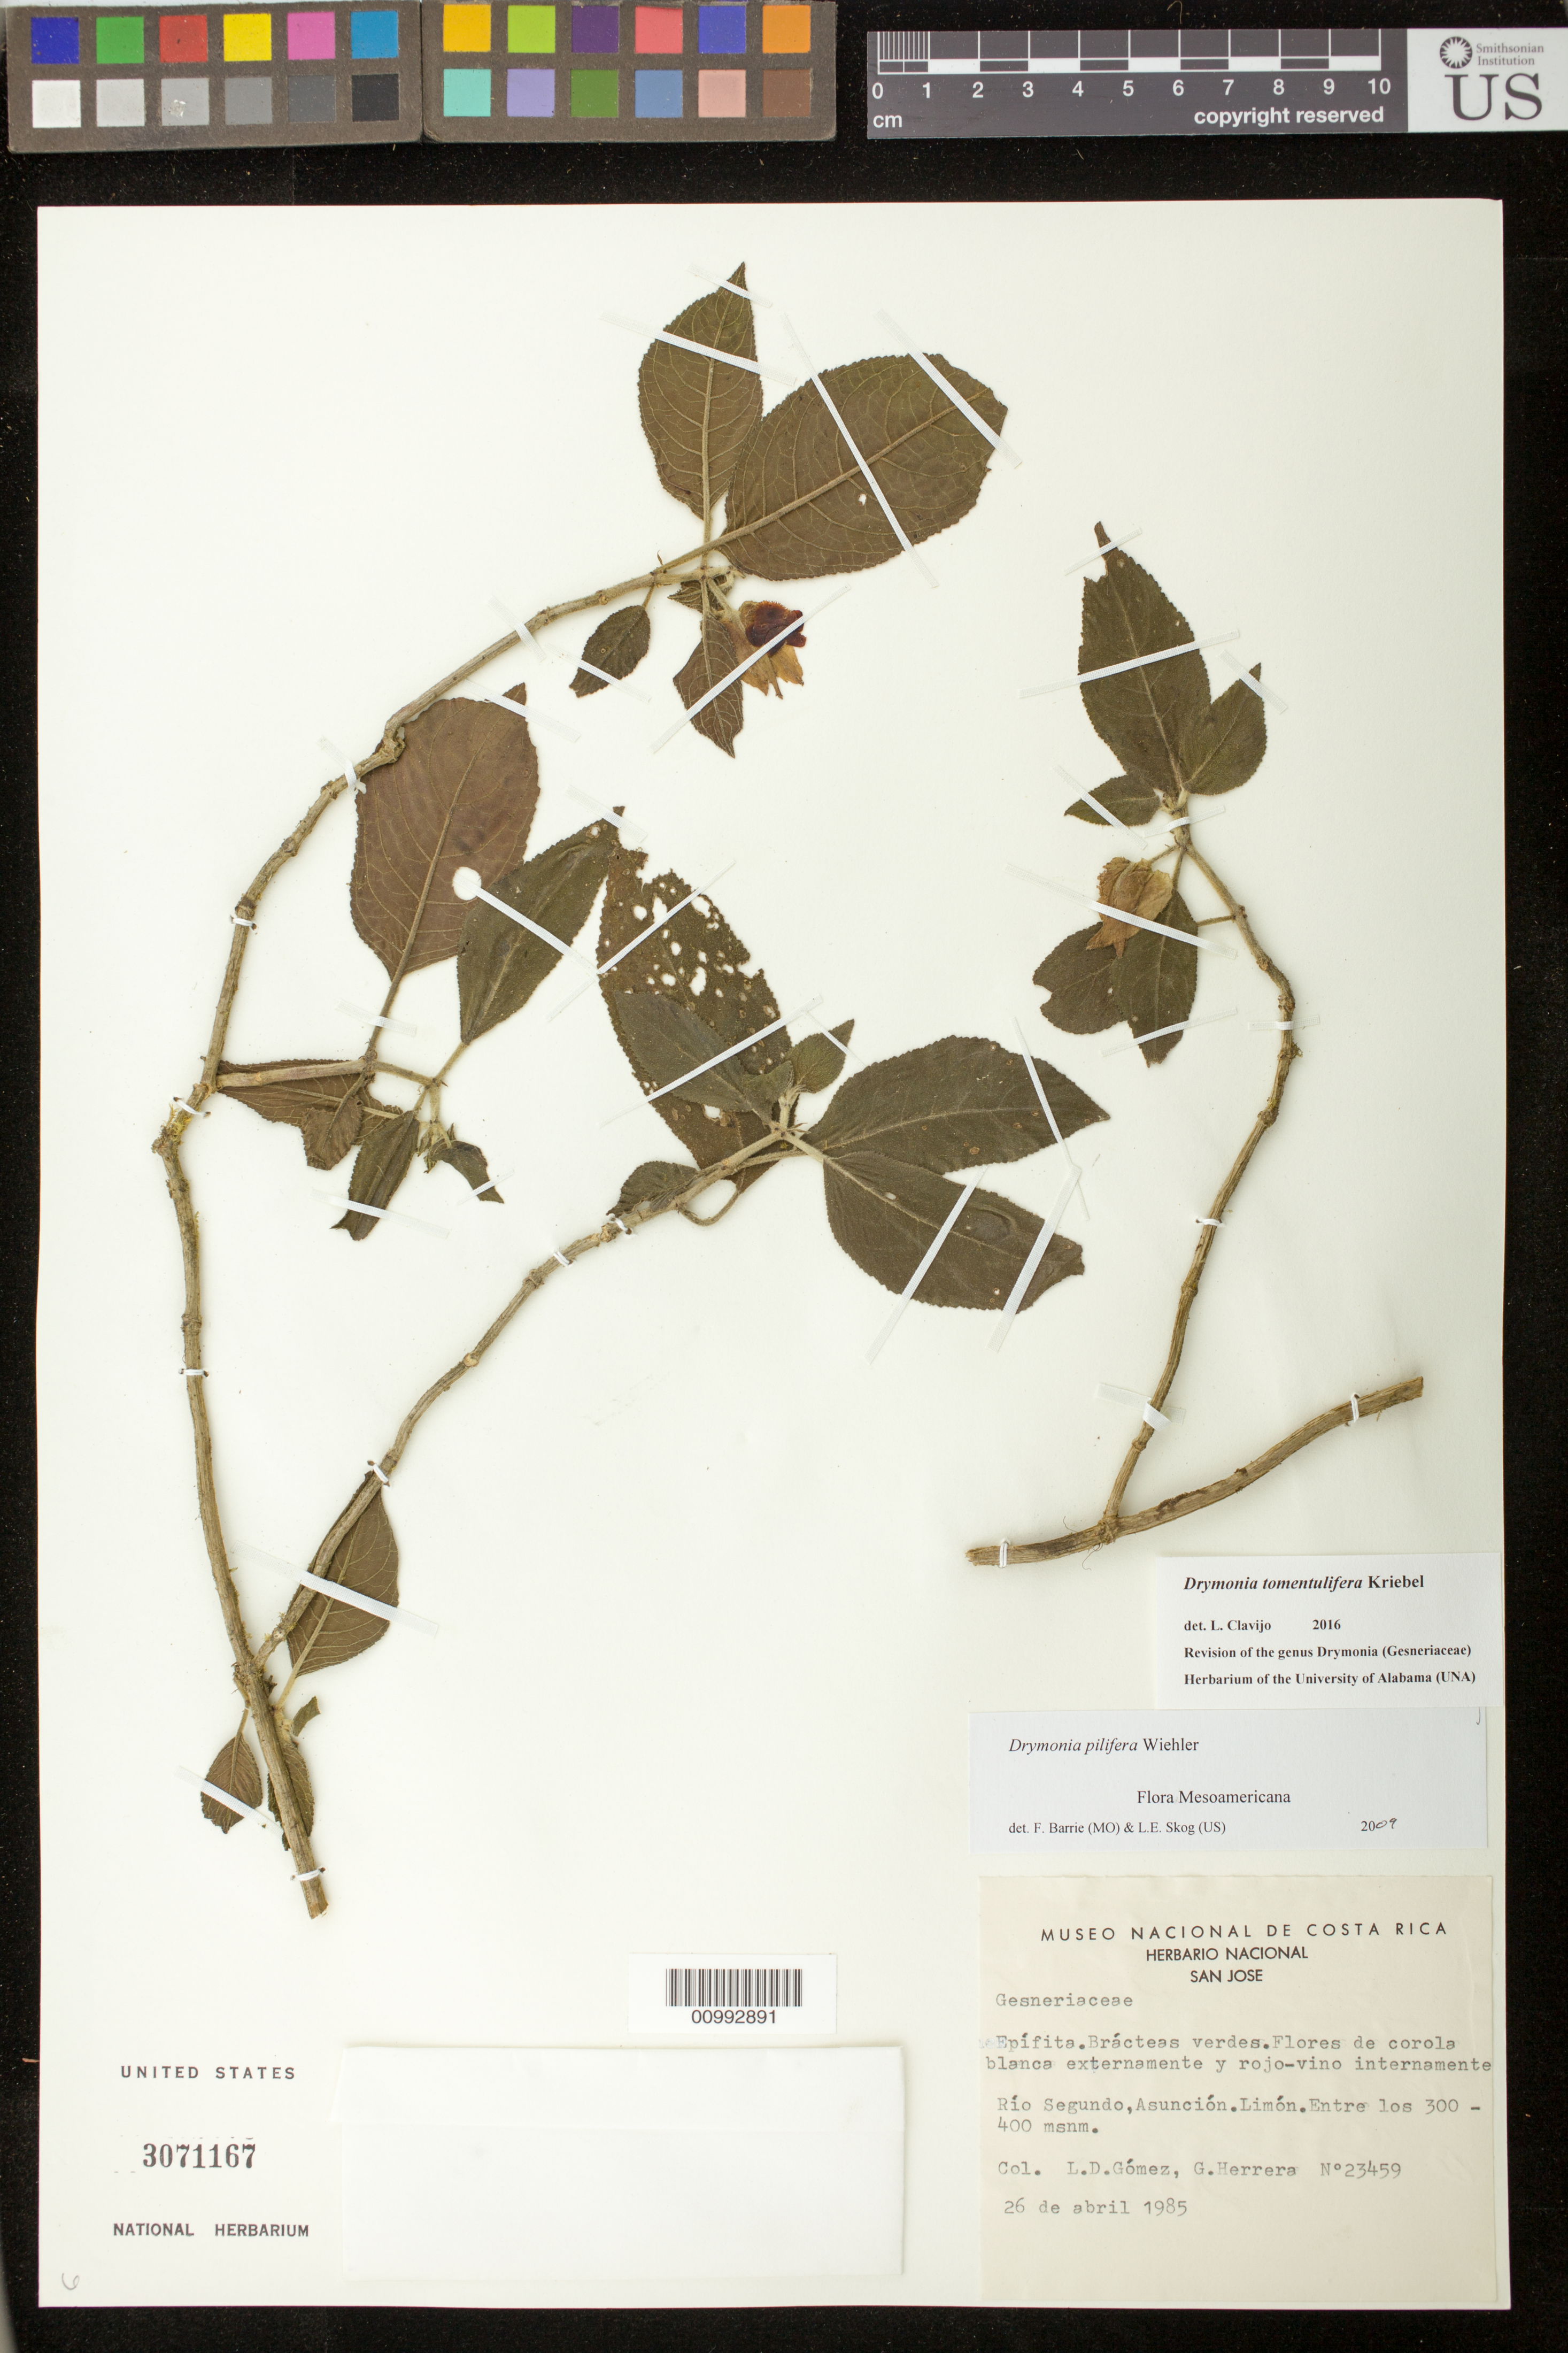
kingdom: Plantae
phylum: Tracheophyta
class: Magnoliopsida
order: Lamiales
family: Gesneriaceae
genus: Drymonia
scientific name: Drymonia tomentulifera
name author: Kriebel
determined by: Clavijo, L.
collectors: L. D. Gómez & G. Herrera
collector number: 23459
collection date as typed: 26 Apr 1985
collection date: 1985-04-26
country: Costa Rica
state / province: Limón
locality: Río Secundo, Asunción, Limón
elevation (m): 300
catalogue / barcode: US 3071167